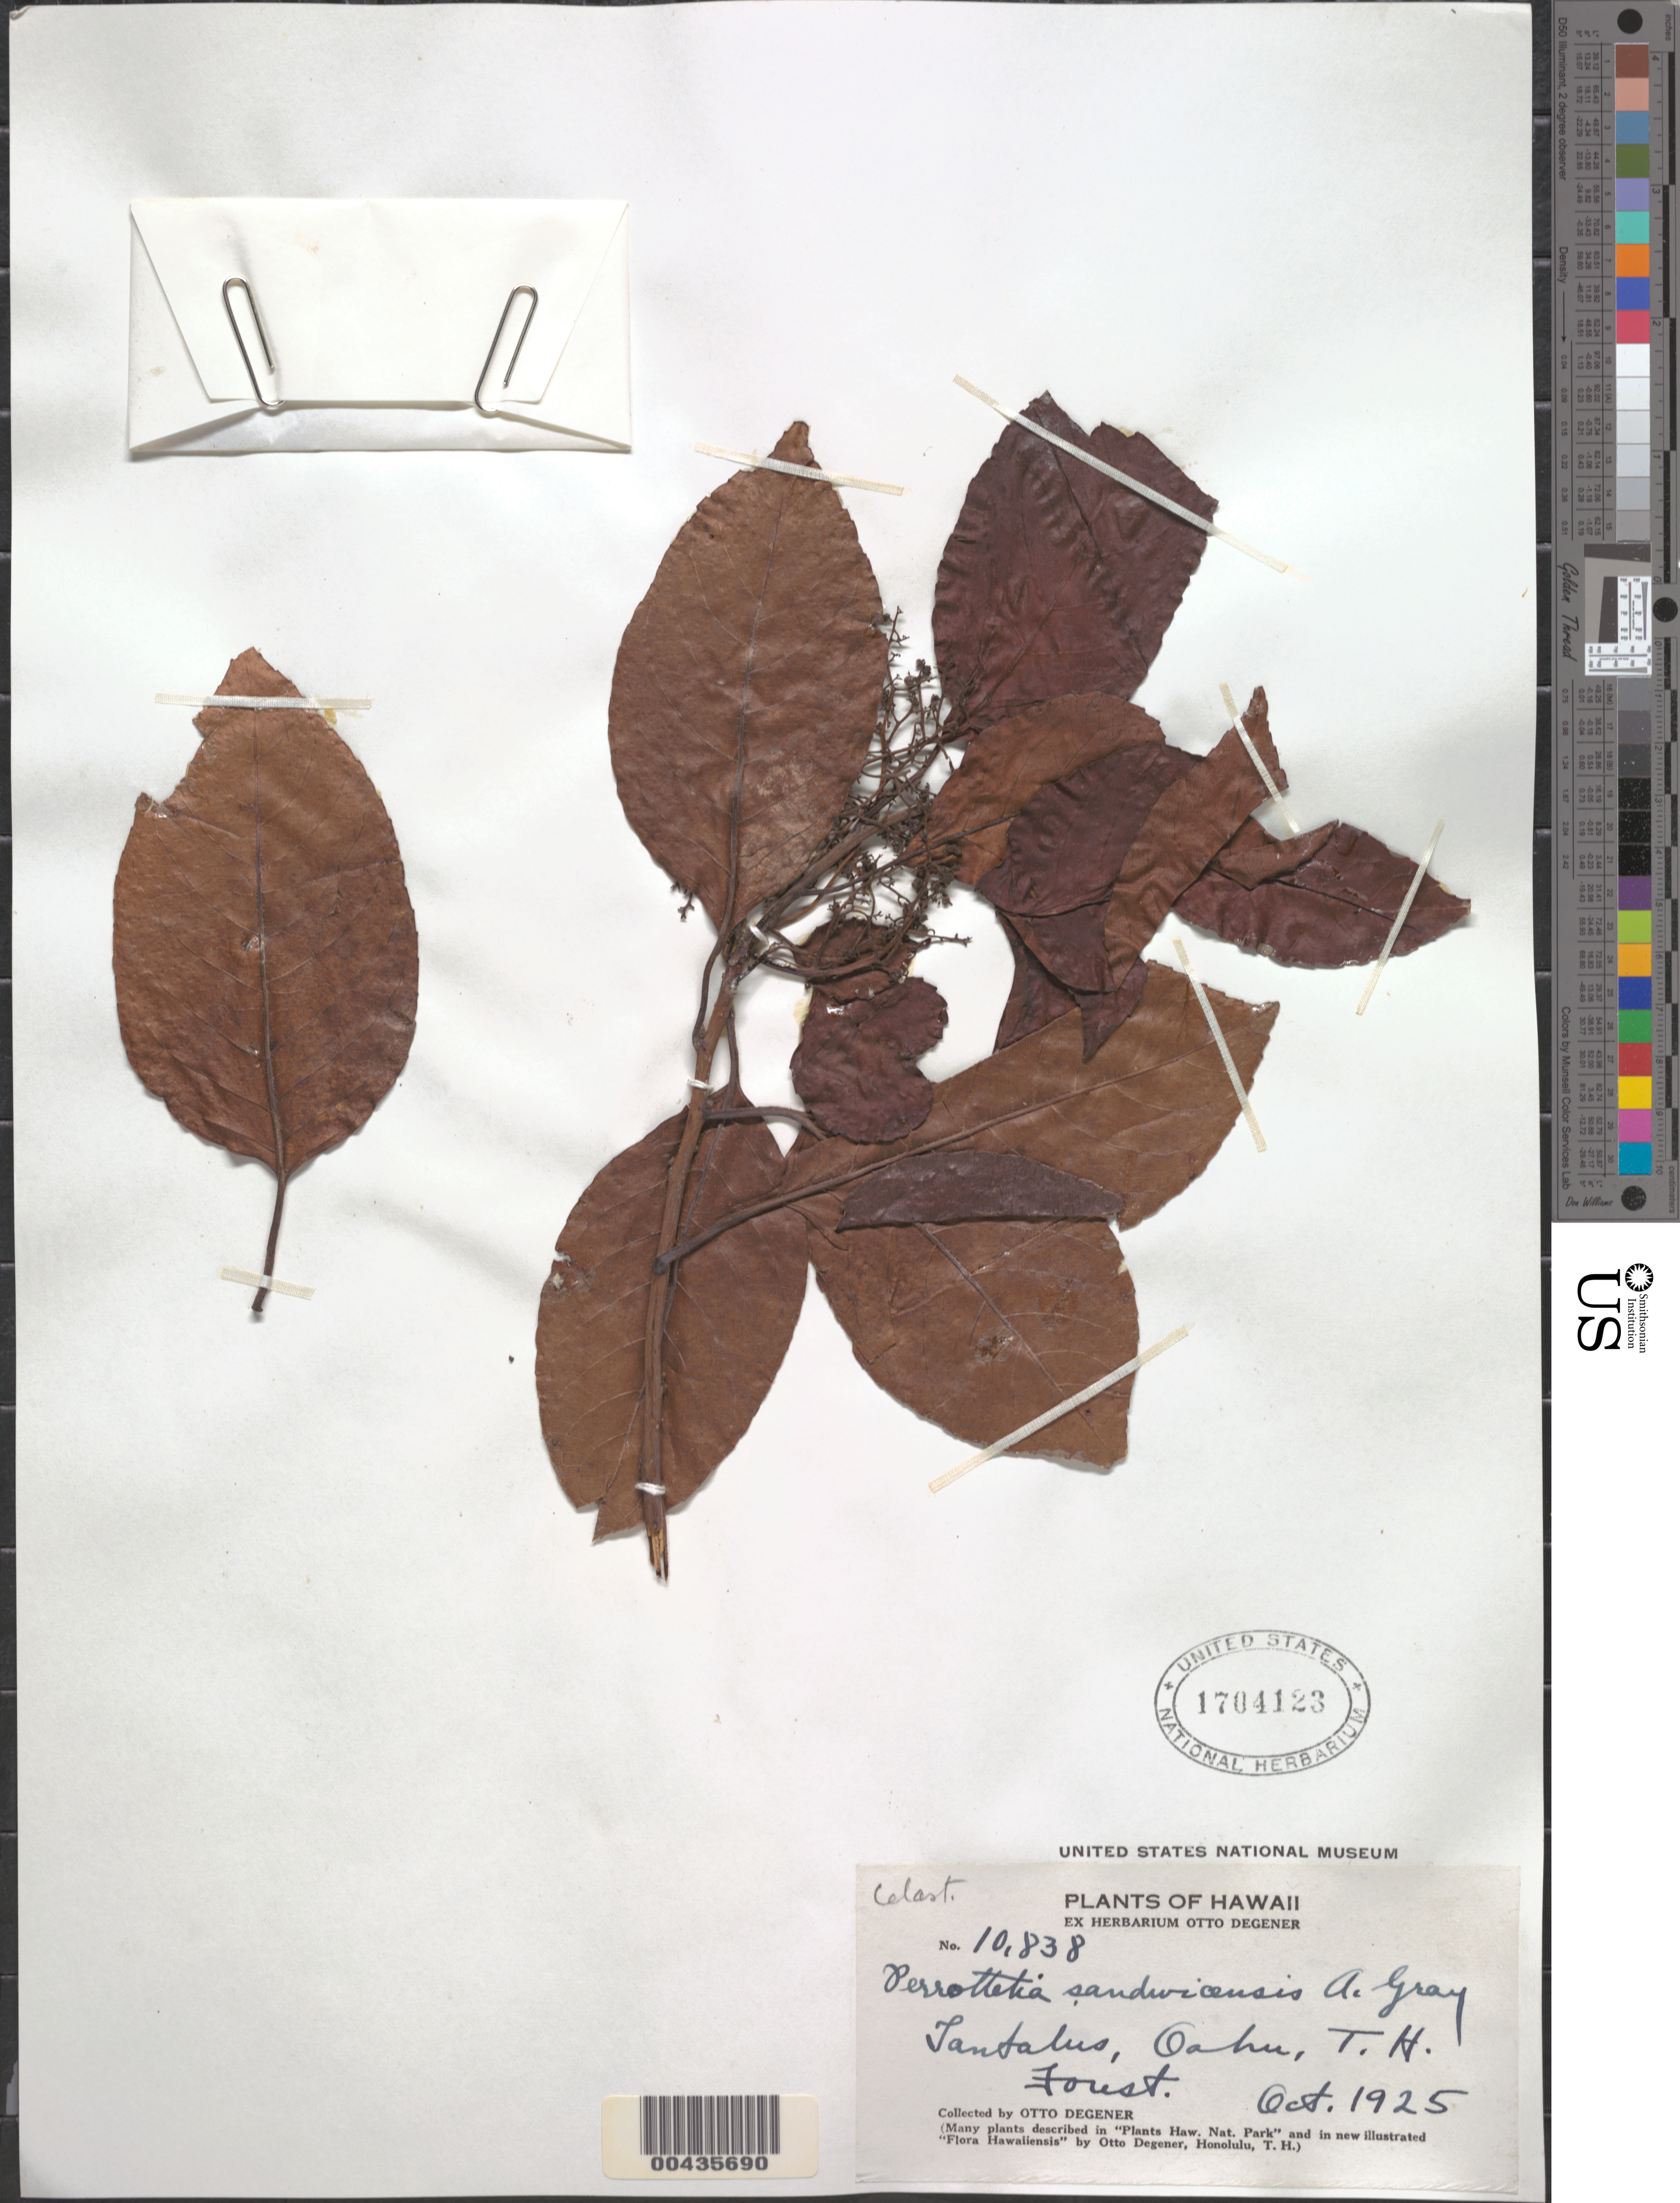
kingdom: Plantae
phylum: Tracheophyta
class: Magnoliopsida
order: Huerteales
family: Dipentodontaceae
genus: Perrottetia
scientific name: Perrottetia sandwicensis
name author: A. Gray in Wilkes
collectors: O. Degener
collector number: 10838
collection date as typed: Oct 1925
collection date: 1925-10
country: United States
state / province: Hawaii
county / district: Honolulu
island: Oahu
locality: Tantalus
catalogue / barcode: US 1704123